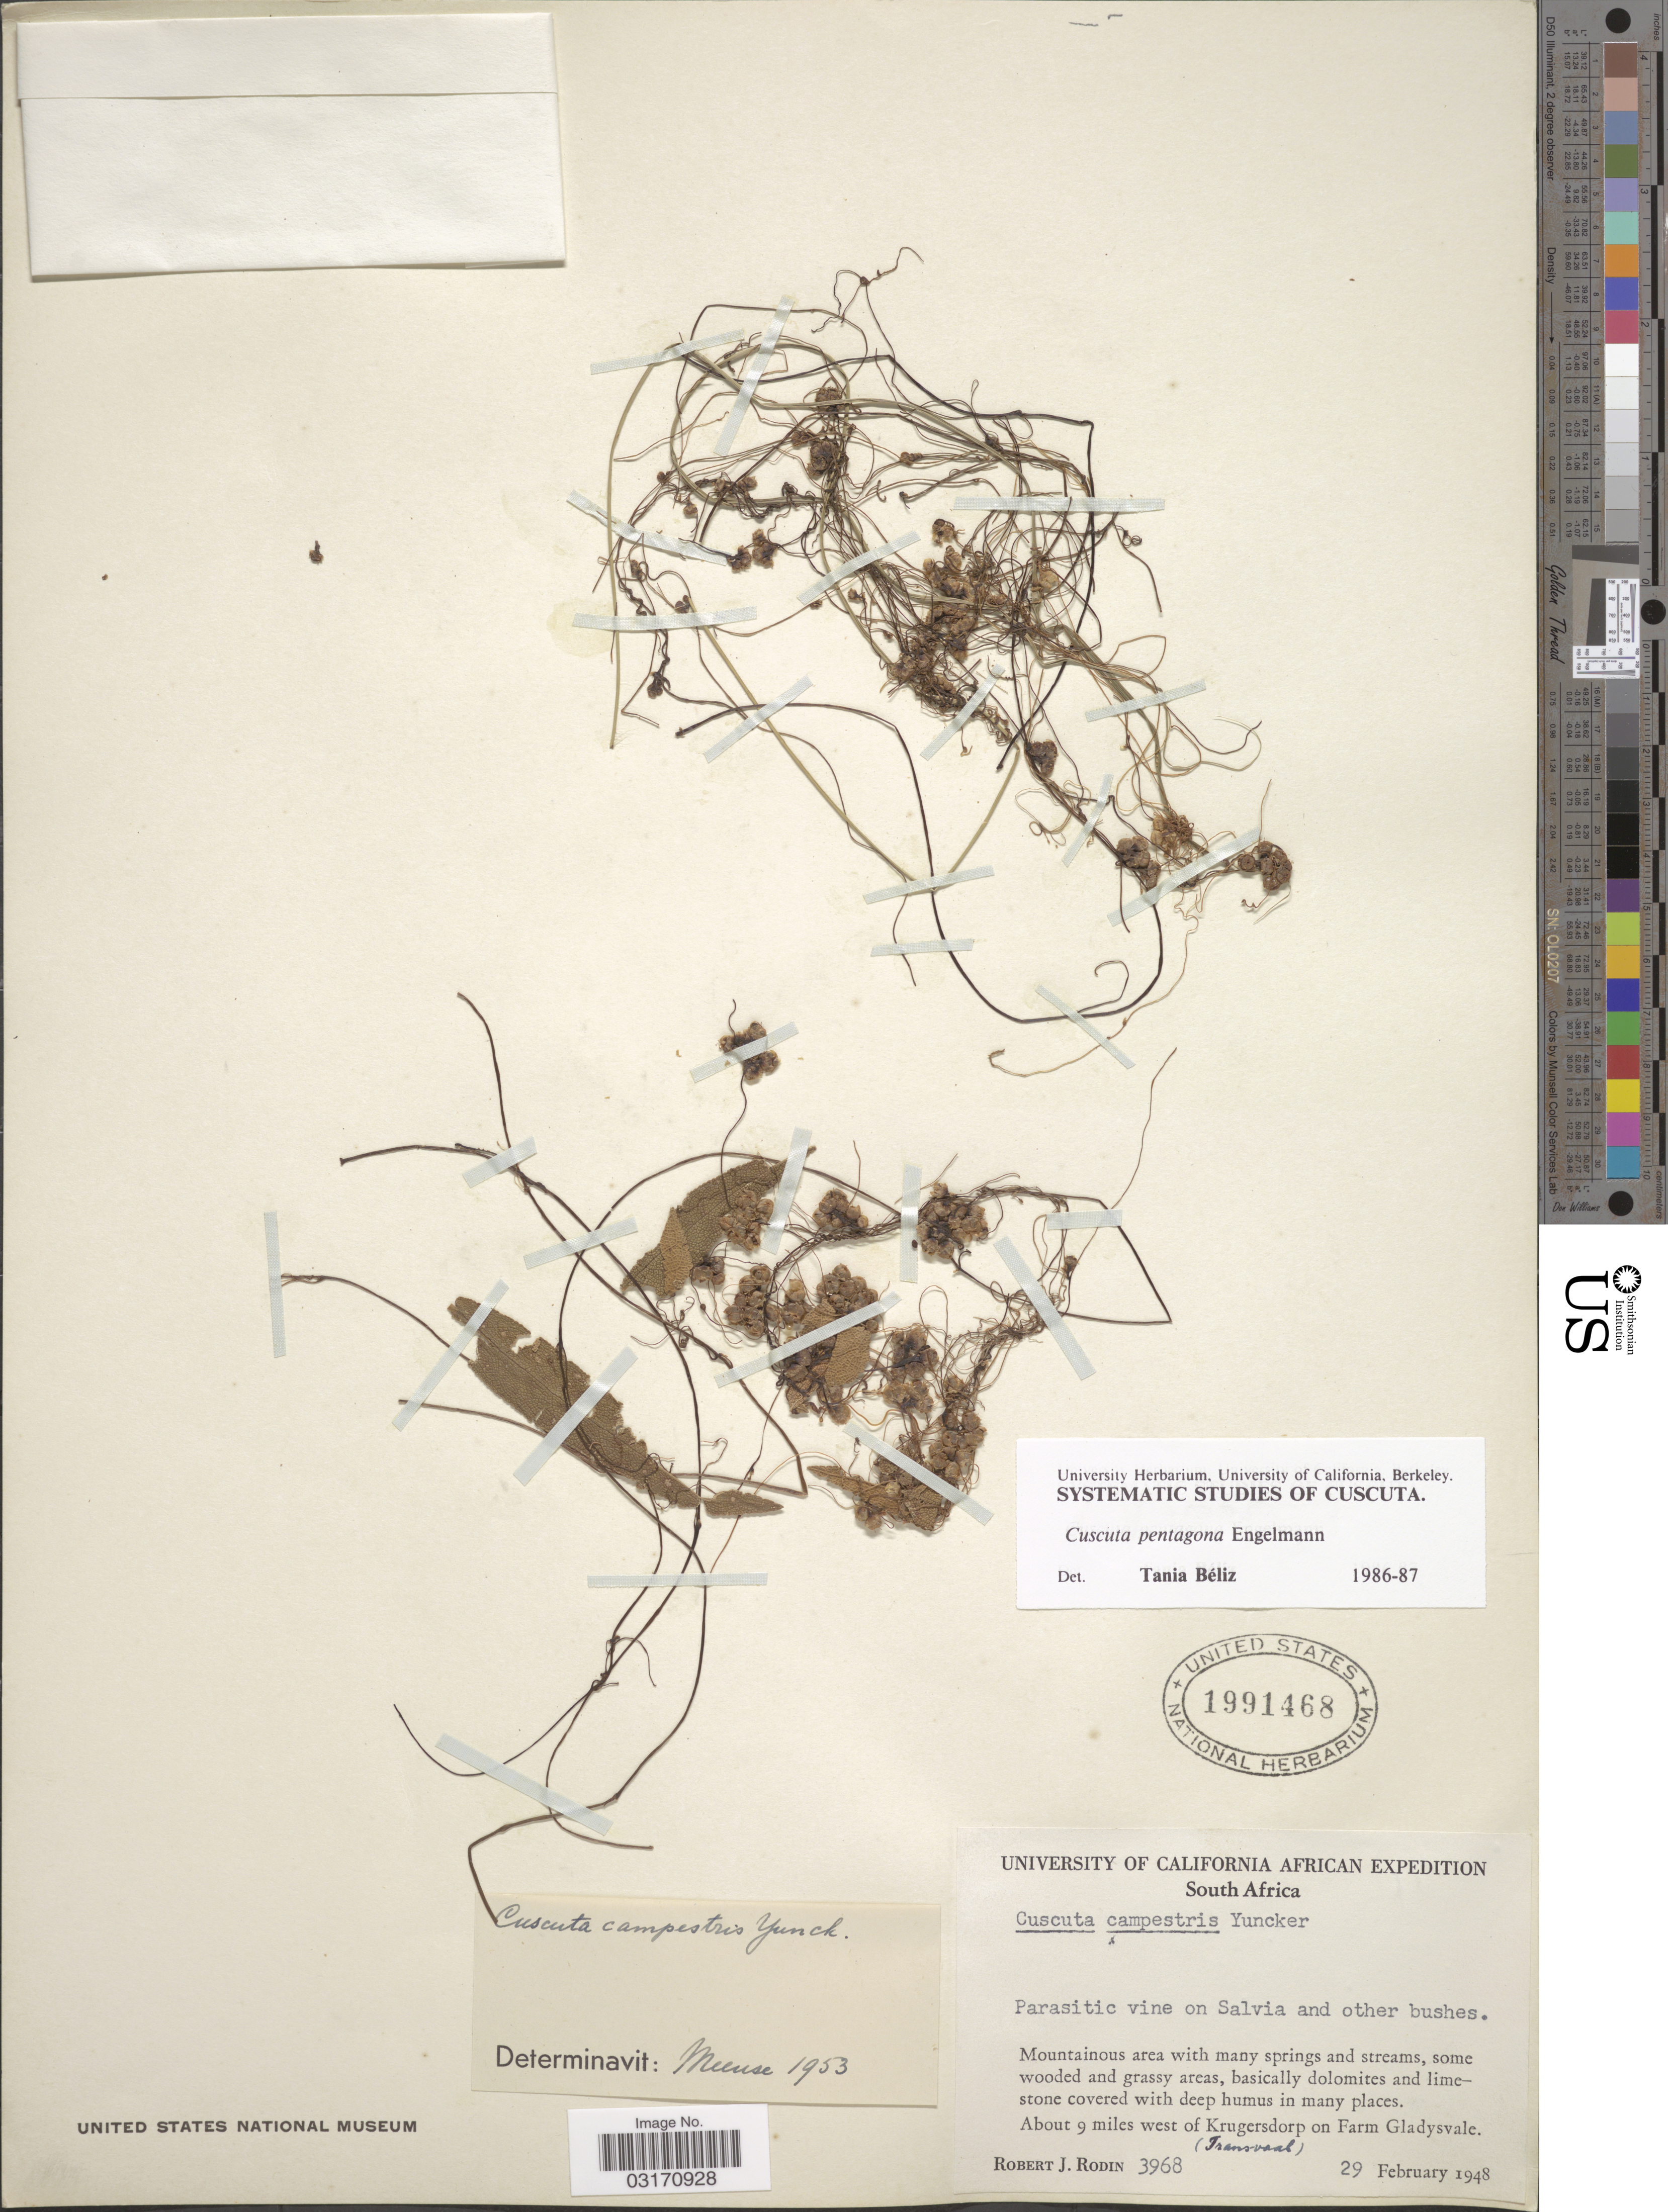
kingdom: Plantae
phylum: Tracheophyta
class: Magnoliopsida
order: Solanales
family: Convolvulaceae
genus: Cuscuta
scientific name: Cuscuta pentagona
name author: Engelm.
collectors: R. J. Rodin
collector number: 3968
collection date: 1948-02-29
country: South Africa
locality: About 9 miles west of Krugersdorp on Farm Gladysvale. (Transvaal).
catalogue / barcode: US 1991468